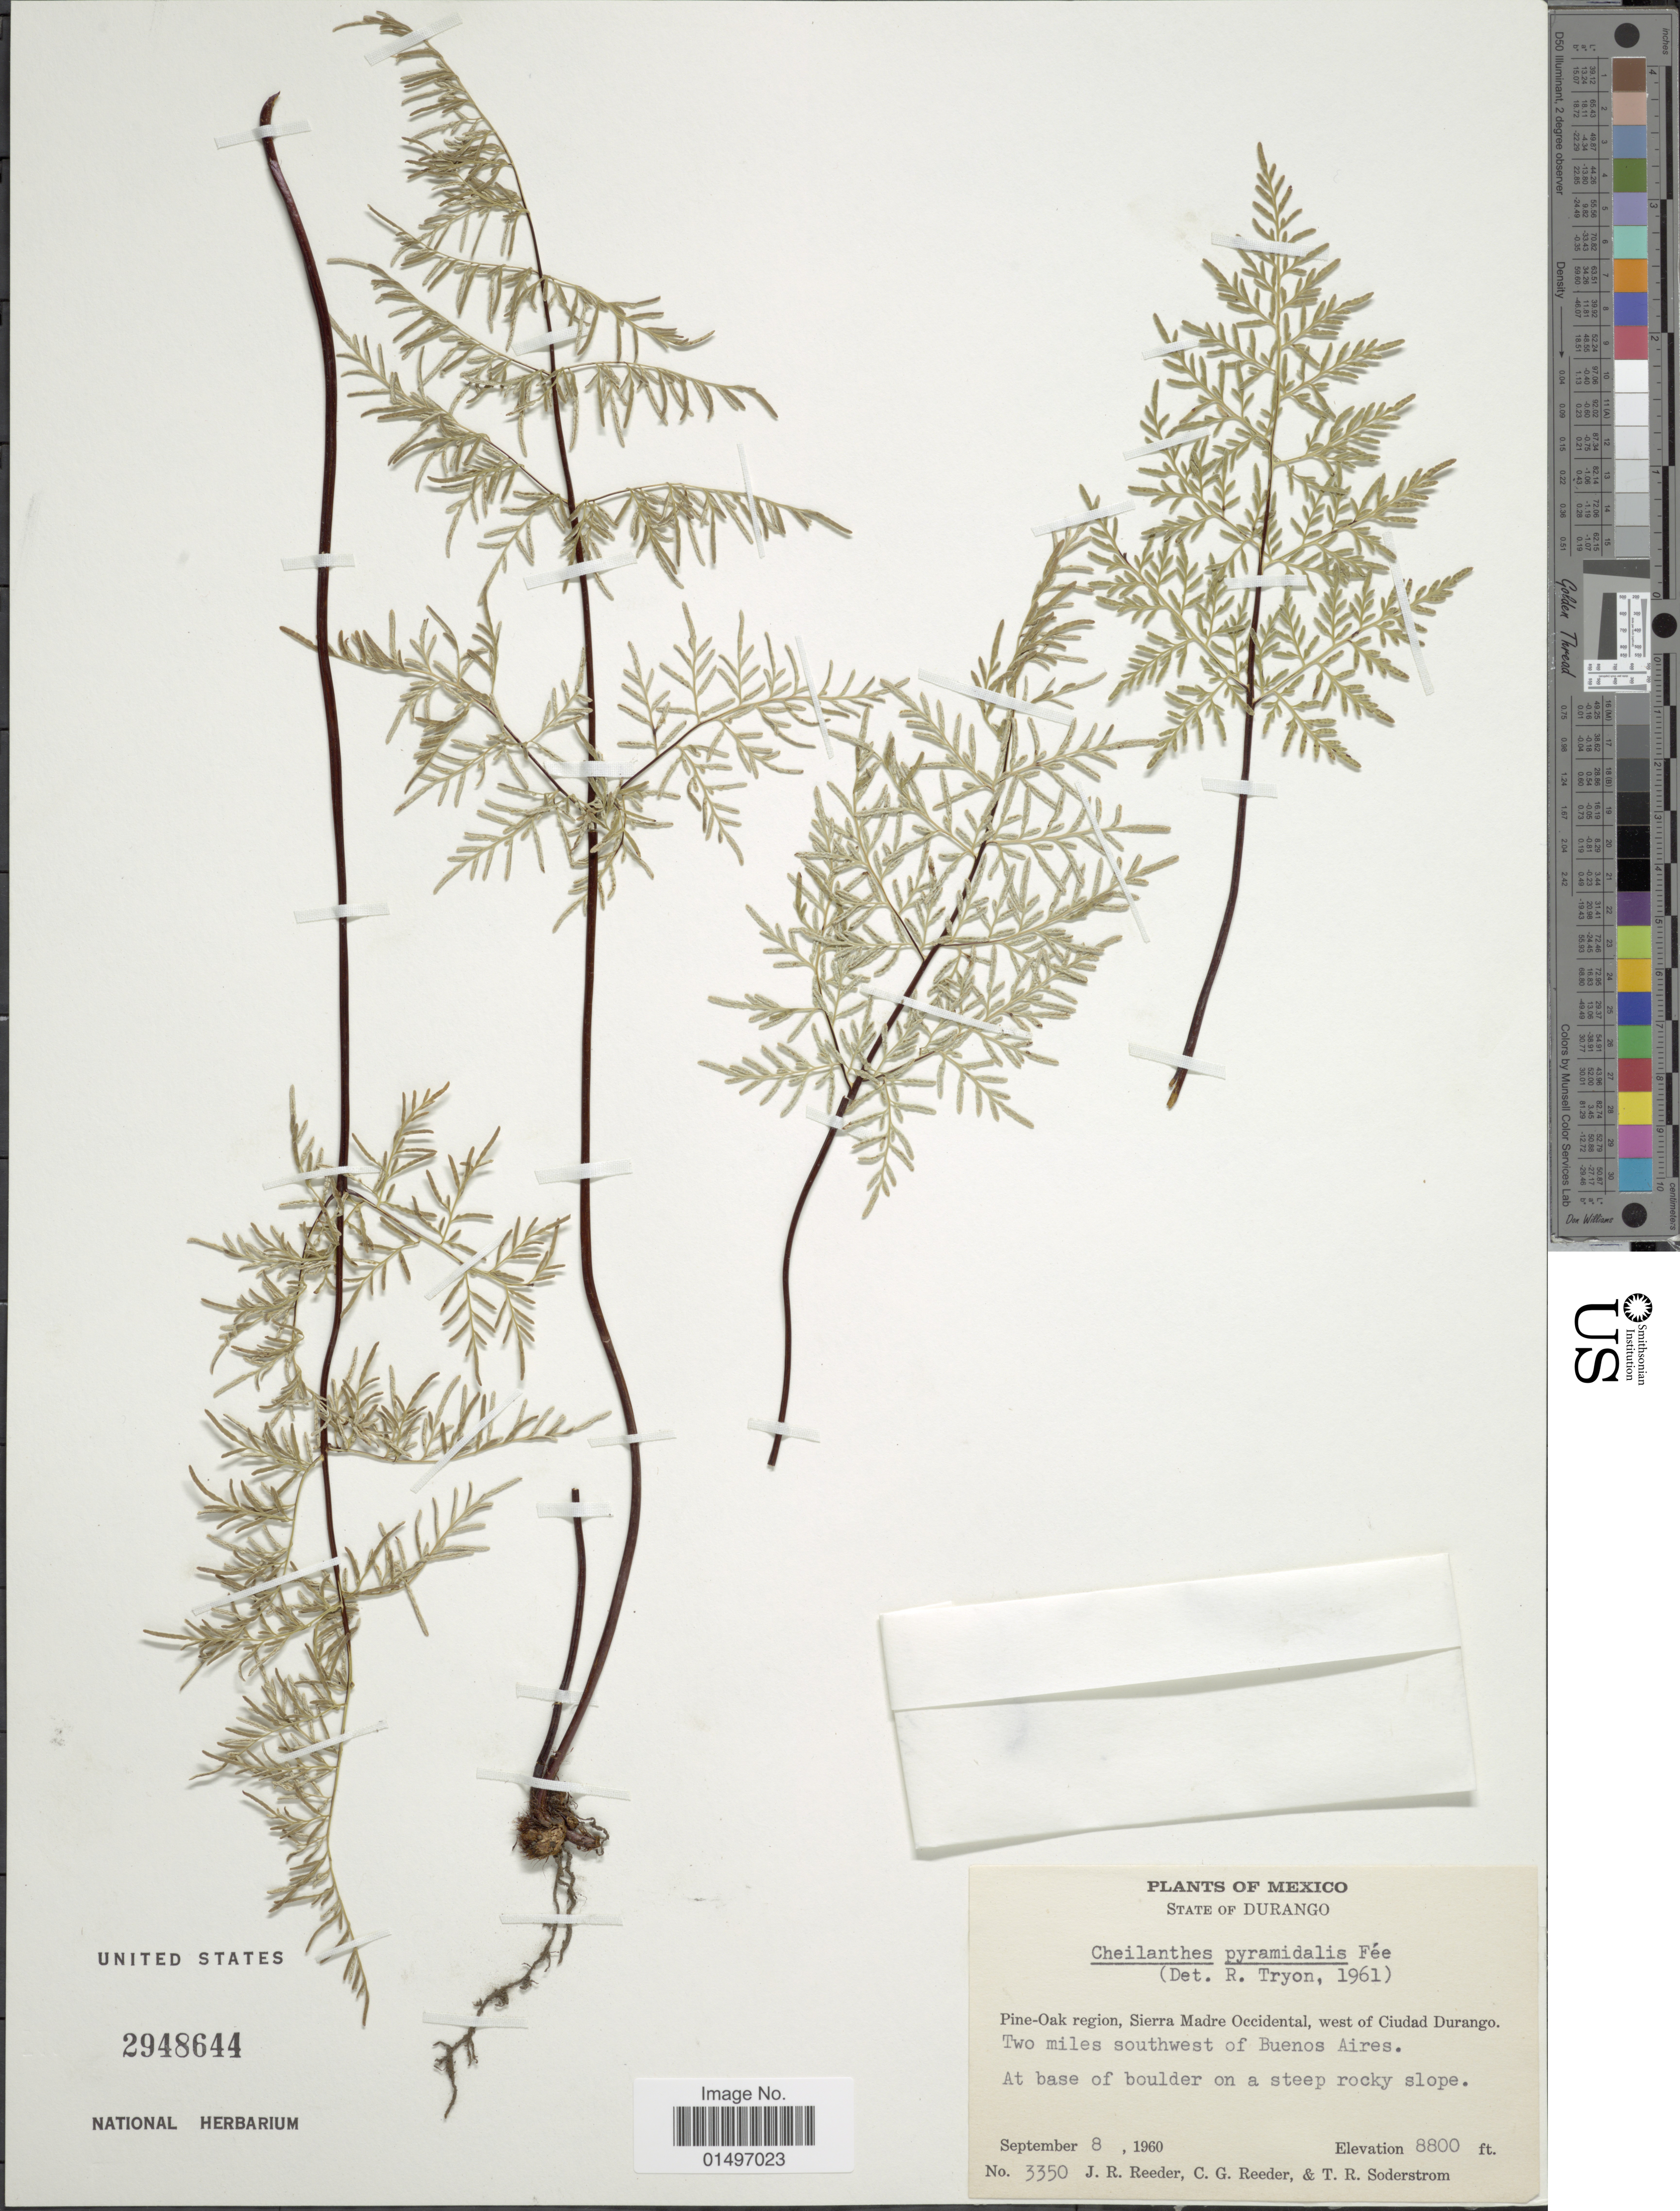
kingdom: Plantae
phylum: Tracheophyta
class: Polypodiopsida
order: Polypodiales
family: Pteridaceae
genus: Gaga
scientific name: Gaga hirsuta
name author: (Link) Fay W. Li & Windham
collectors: J. R. Reeder, C. G. Reeder & T. R. Soderstrom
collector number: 3350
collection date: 1960-09-08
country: Mexico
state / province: Durango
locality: Mexico, State of Durango, Pine-Oak region, Sierra Madre Occidental, west of Cuidad Durango. Two miles southwest of Buenos Aires.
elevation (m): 2682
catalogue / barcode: US 2948644